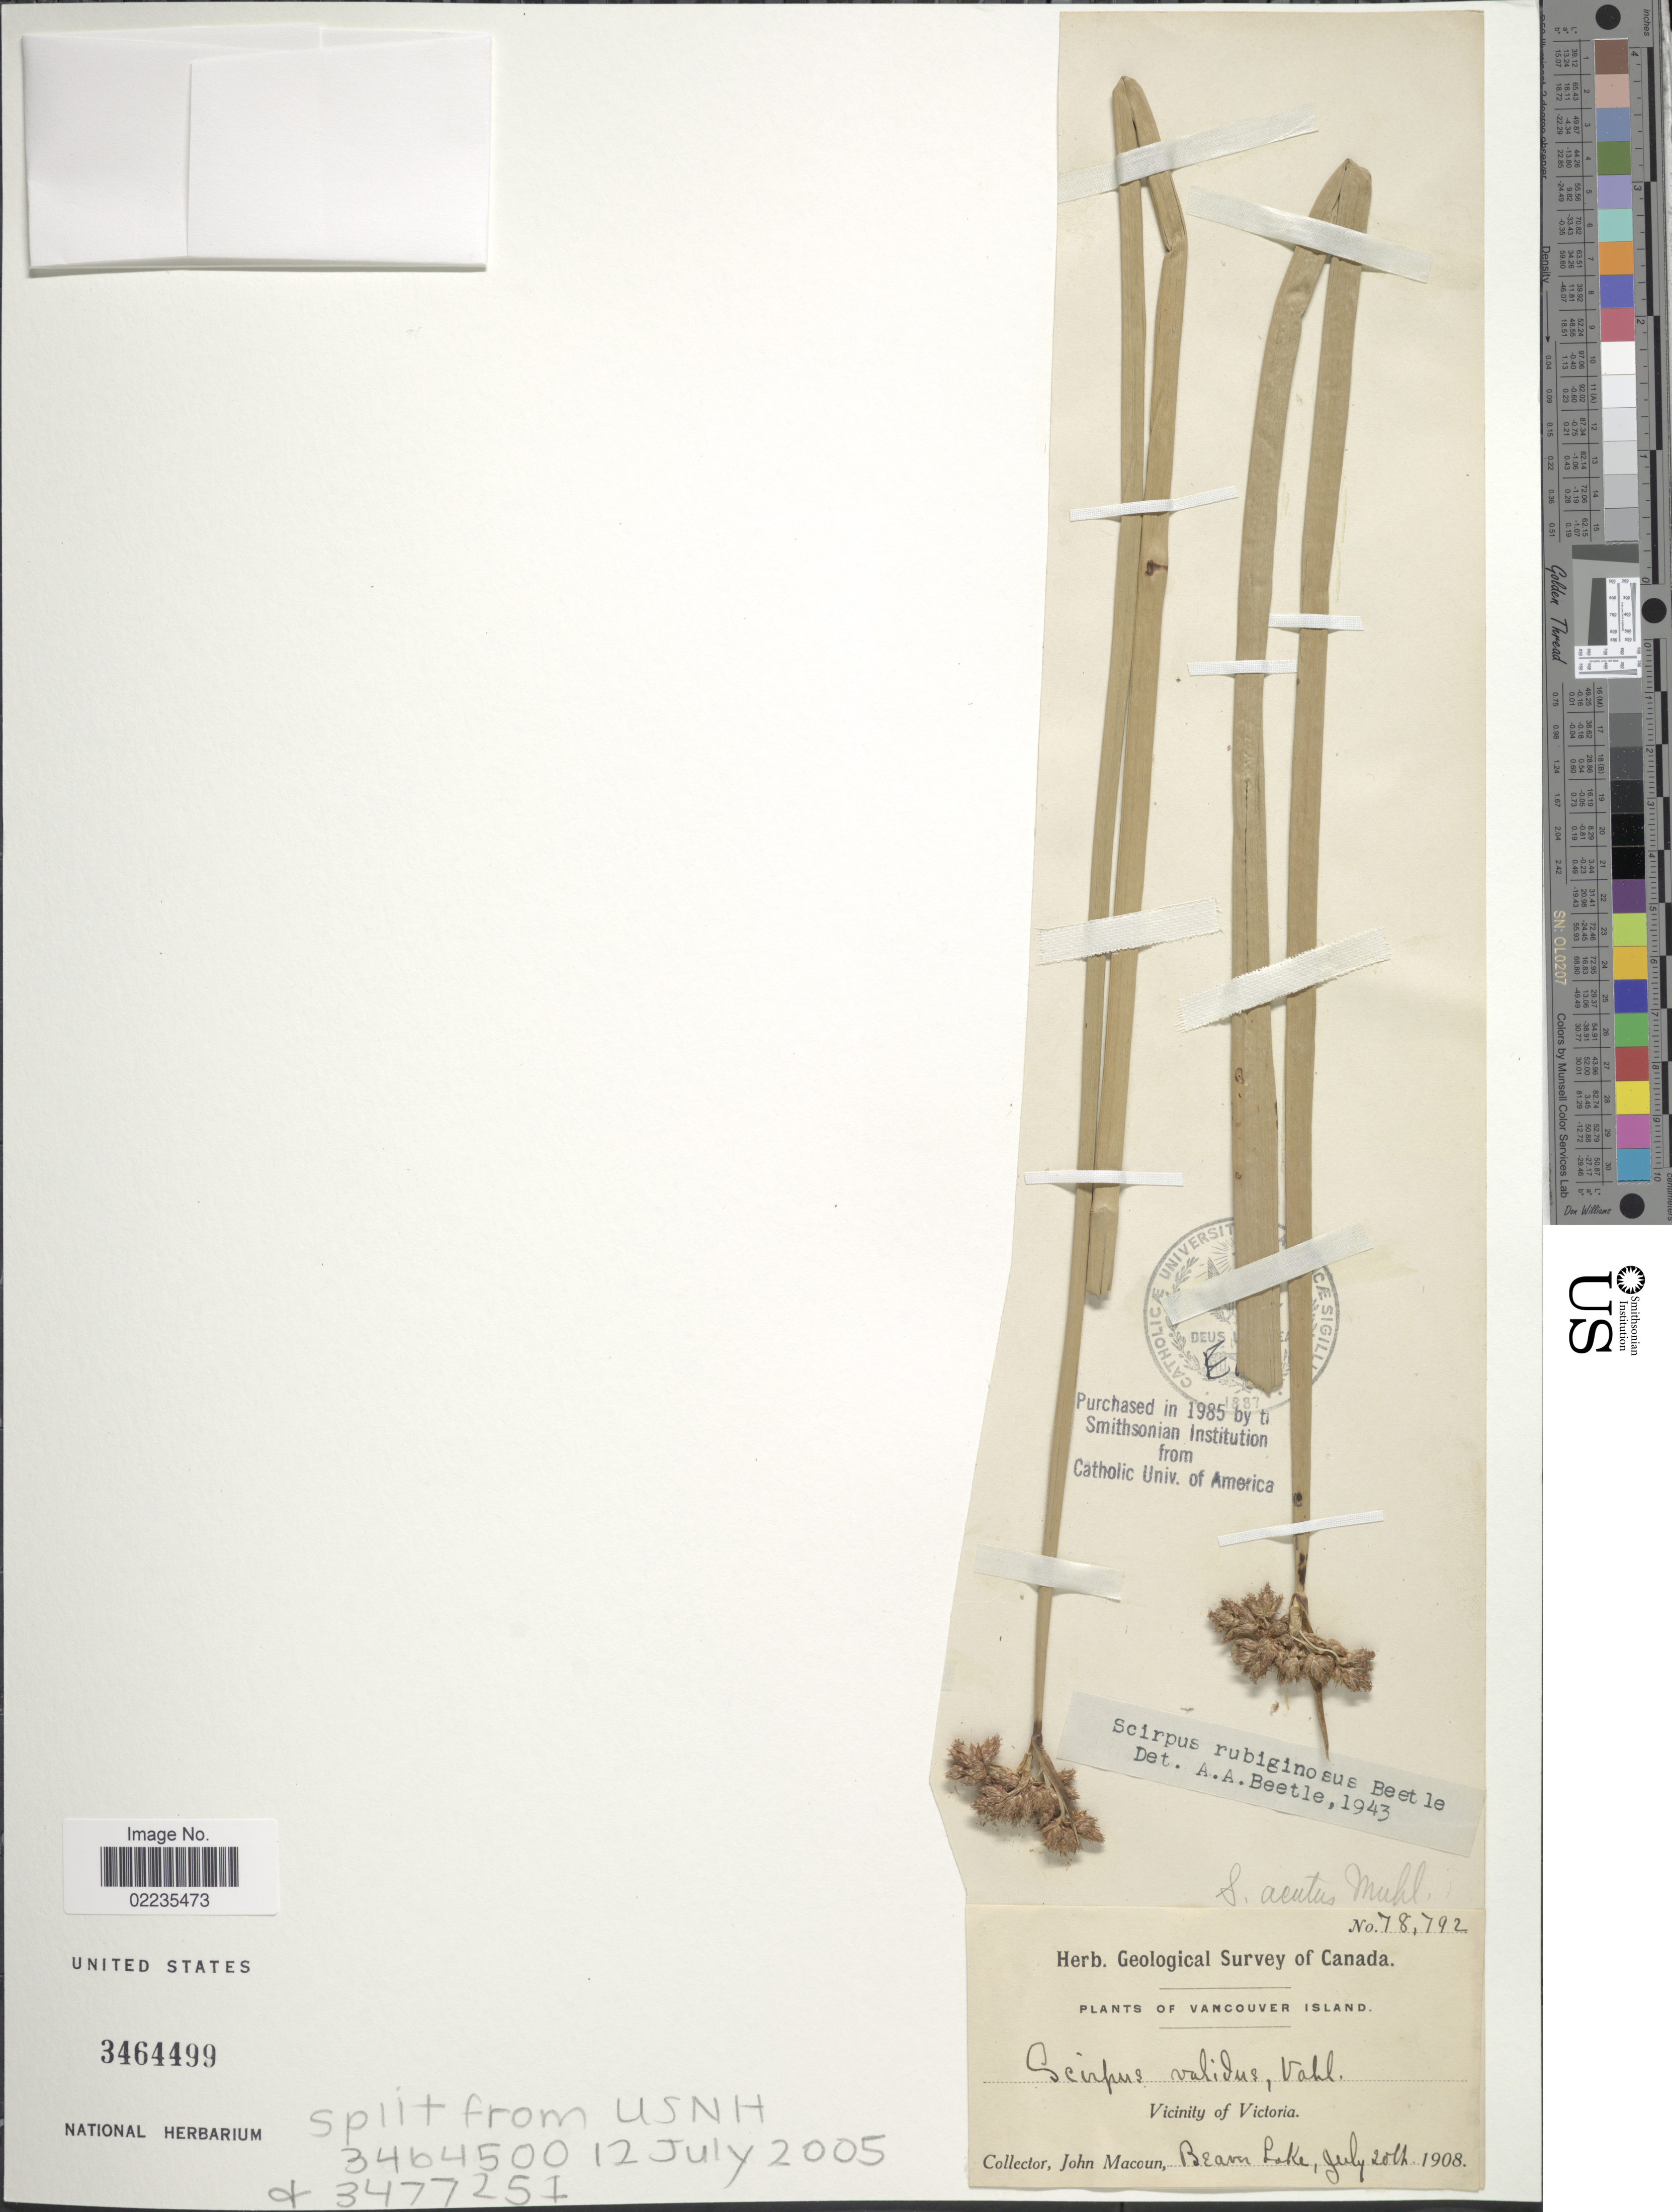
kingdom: Plantae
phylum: Tracheophyta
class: Liliopsida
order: Poales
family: Cyperaceae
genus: Schoenoplectus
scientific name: Schoenoplectus acutus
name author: (Muhl. ex Bigelow) Á. Löve & D. Löve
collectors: J. Macoun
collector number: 78792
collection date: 1908-07-20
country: Canada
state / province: British Columbia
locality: Vancouver Island, Vicinity of Victoria, Beaver Lake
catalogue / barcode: US 3464499